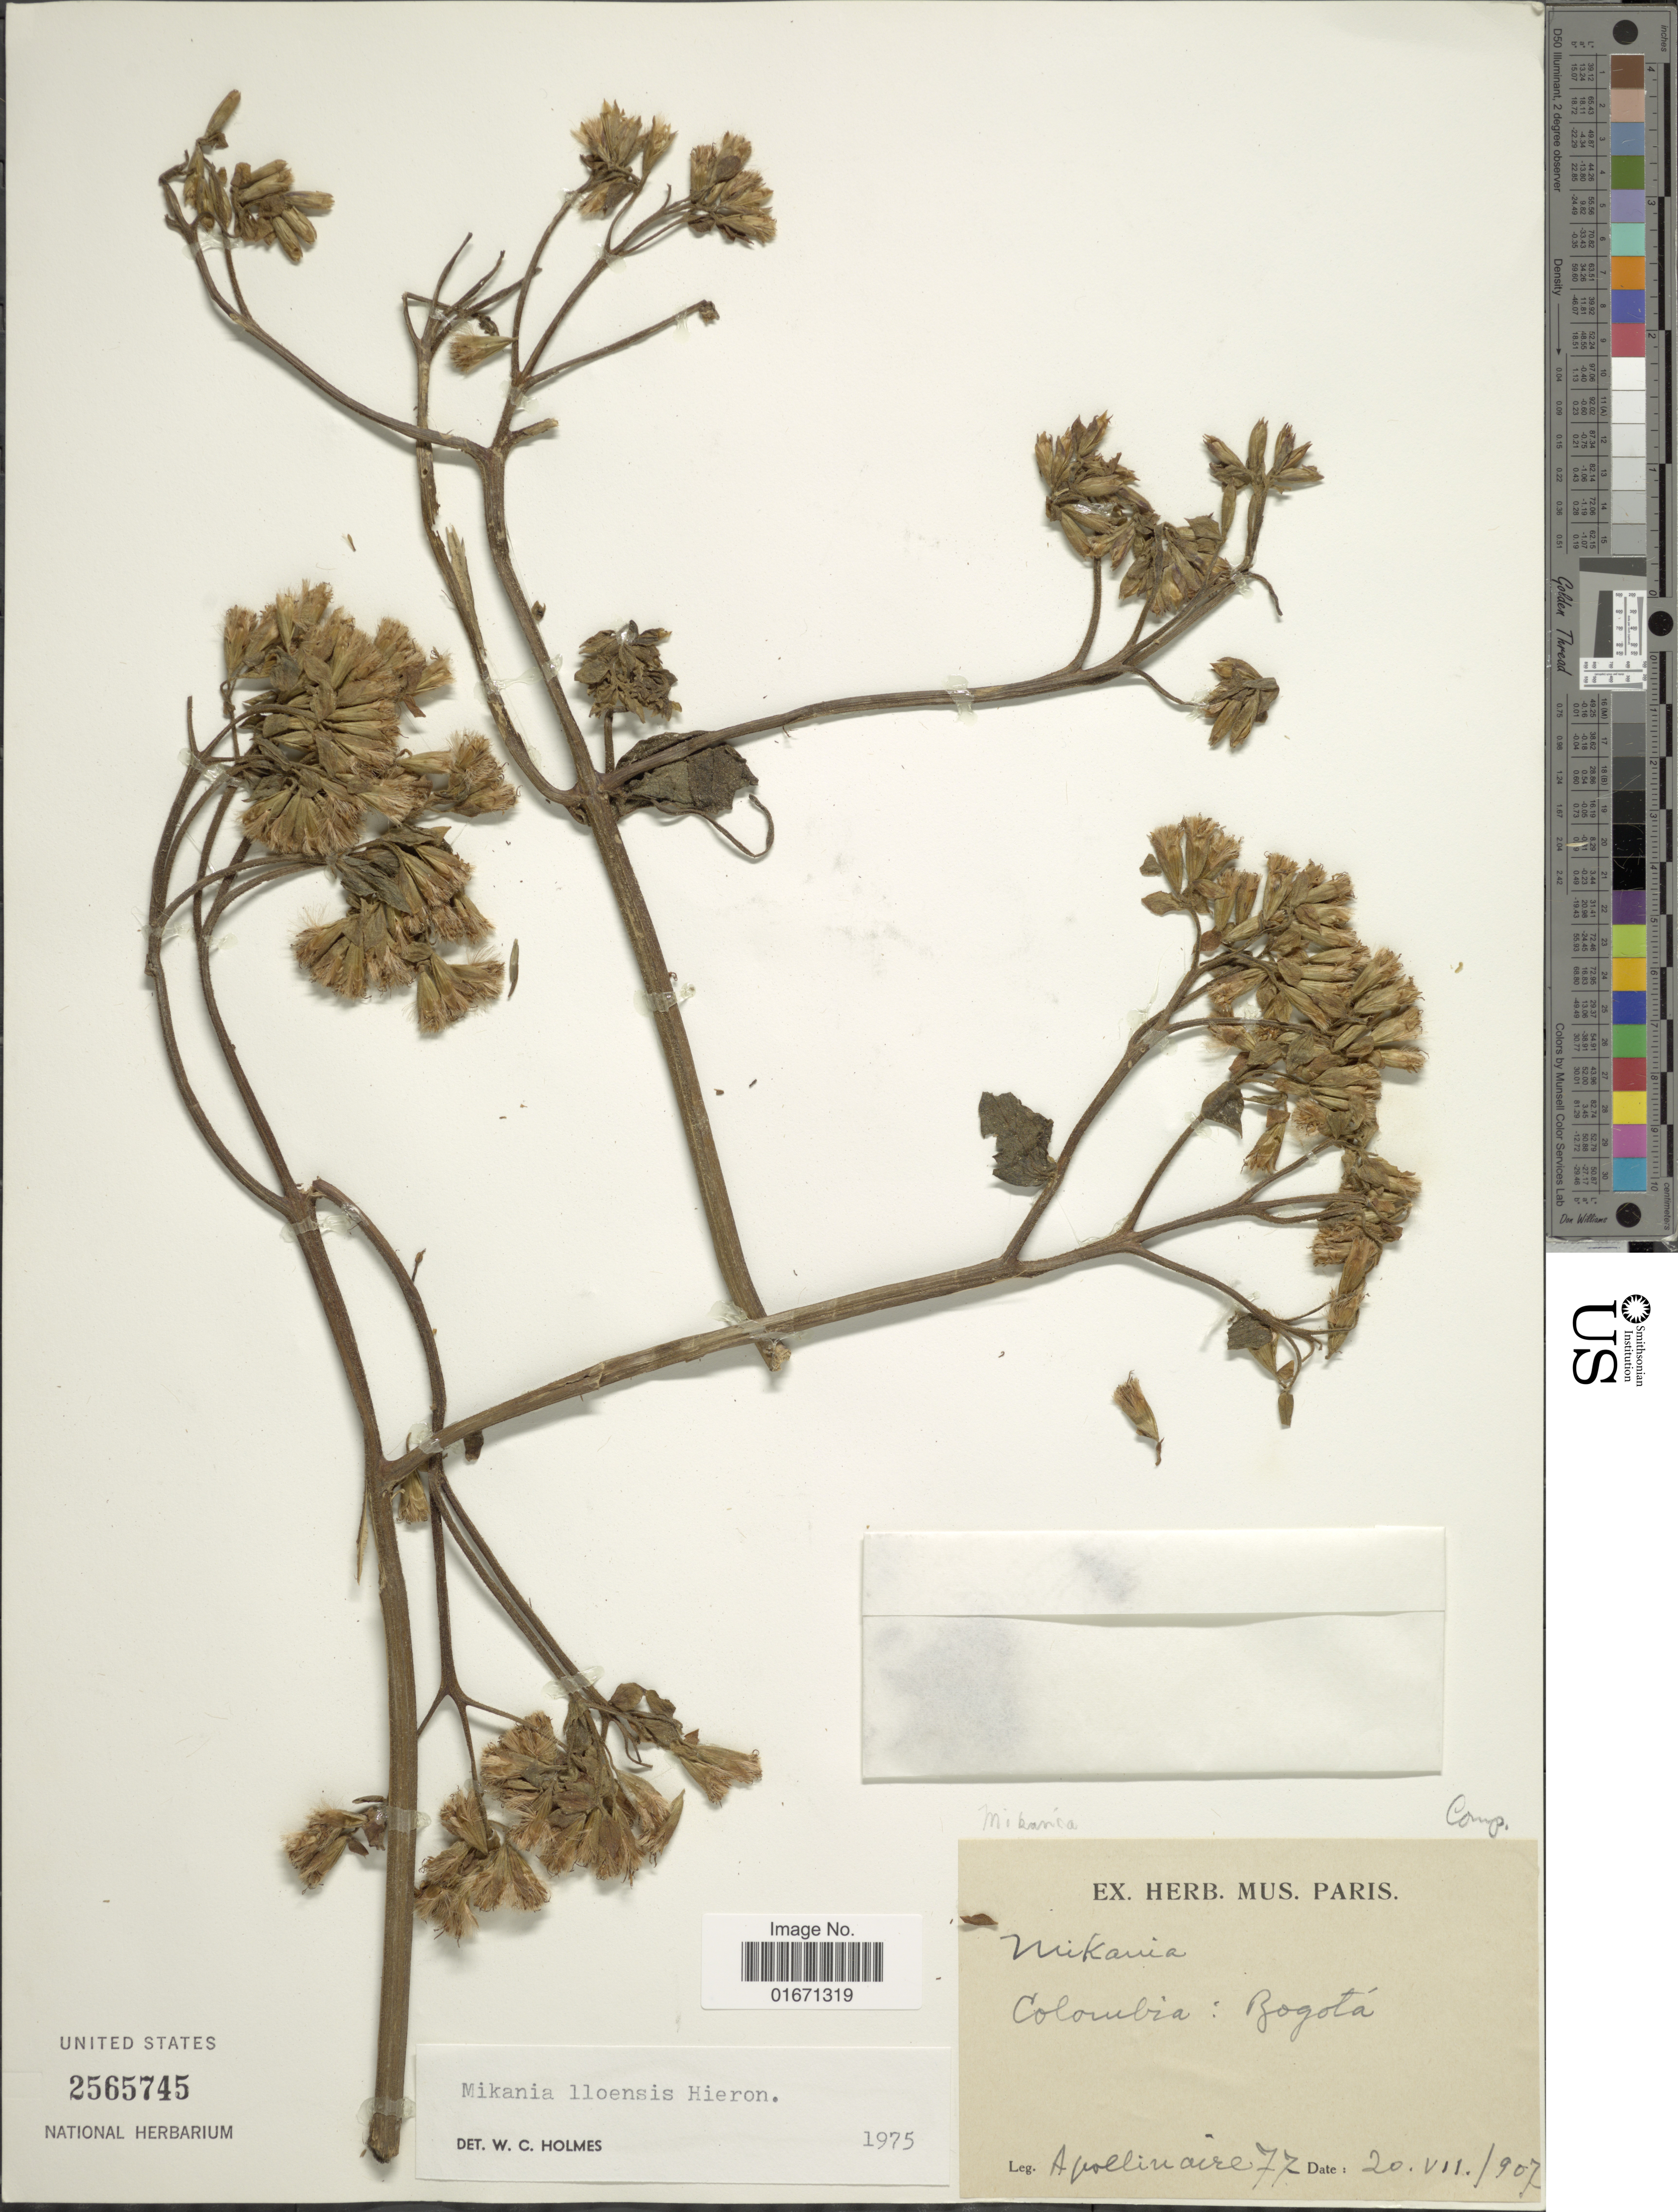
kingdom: Plantae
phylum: Tracheophyta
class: Magnoliopsida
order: Asterales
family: Asteraceae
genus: Mikania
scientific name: Mikania lloensis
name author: Hieron.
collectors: Apollinaire, --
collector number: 77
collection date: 1907-07-20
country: Colombia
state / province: Bogota D.C.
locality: Bogota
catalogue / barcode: US 2565745